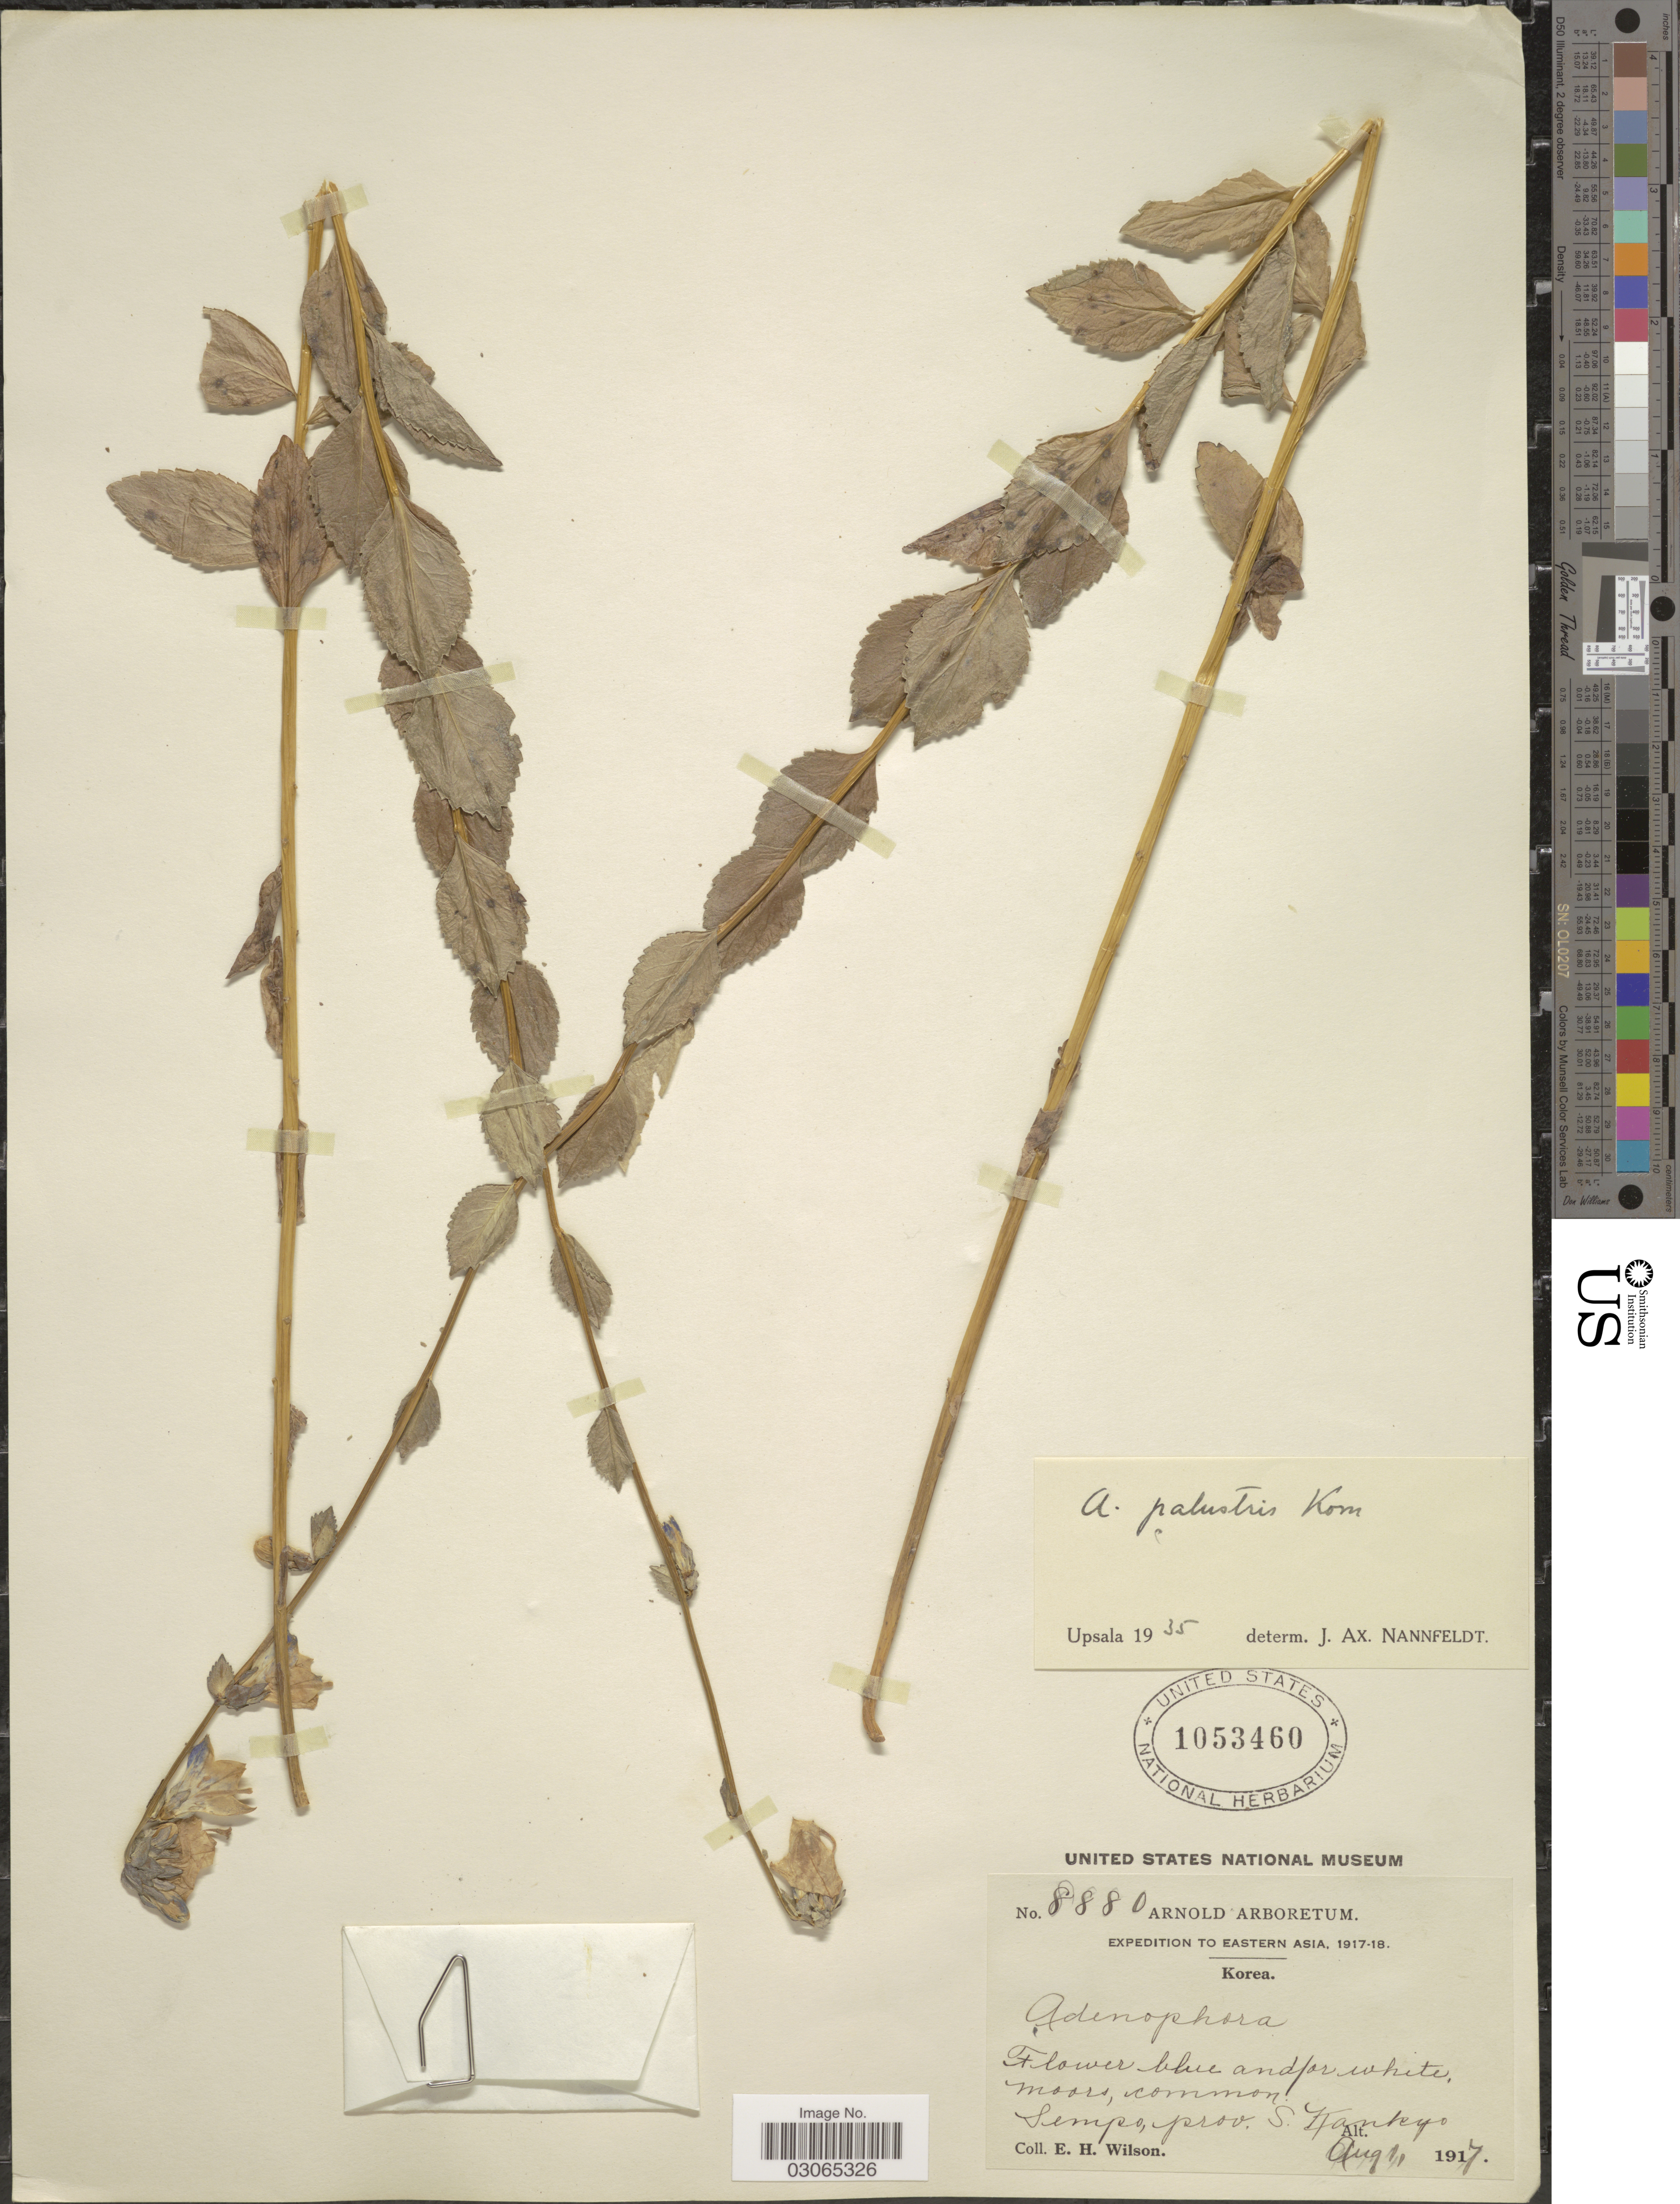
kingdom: Plantae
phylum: Tracheophyta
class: Magnoliopsida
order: Asterales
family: Campanulaceae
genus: Adenophora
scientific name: Adenophora palustris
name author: Kom.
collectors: E. Wilson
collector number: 8880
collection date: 1917-08-01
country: North Korea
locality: Eastern Asia. Sempo, prov. Kankyo.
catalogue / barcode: US 1053460